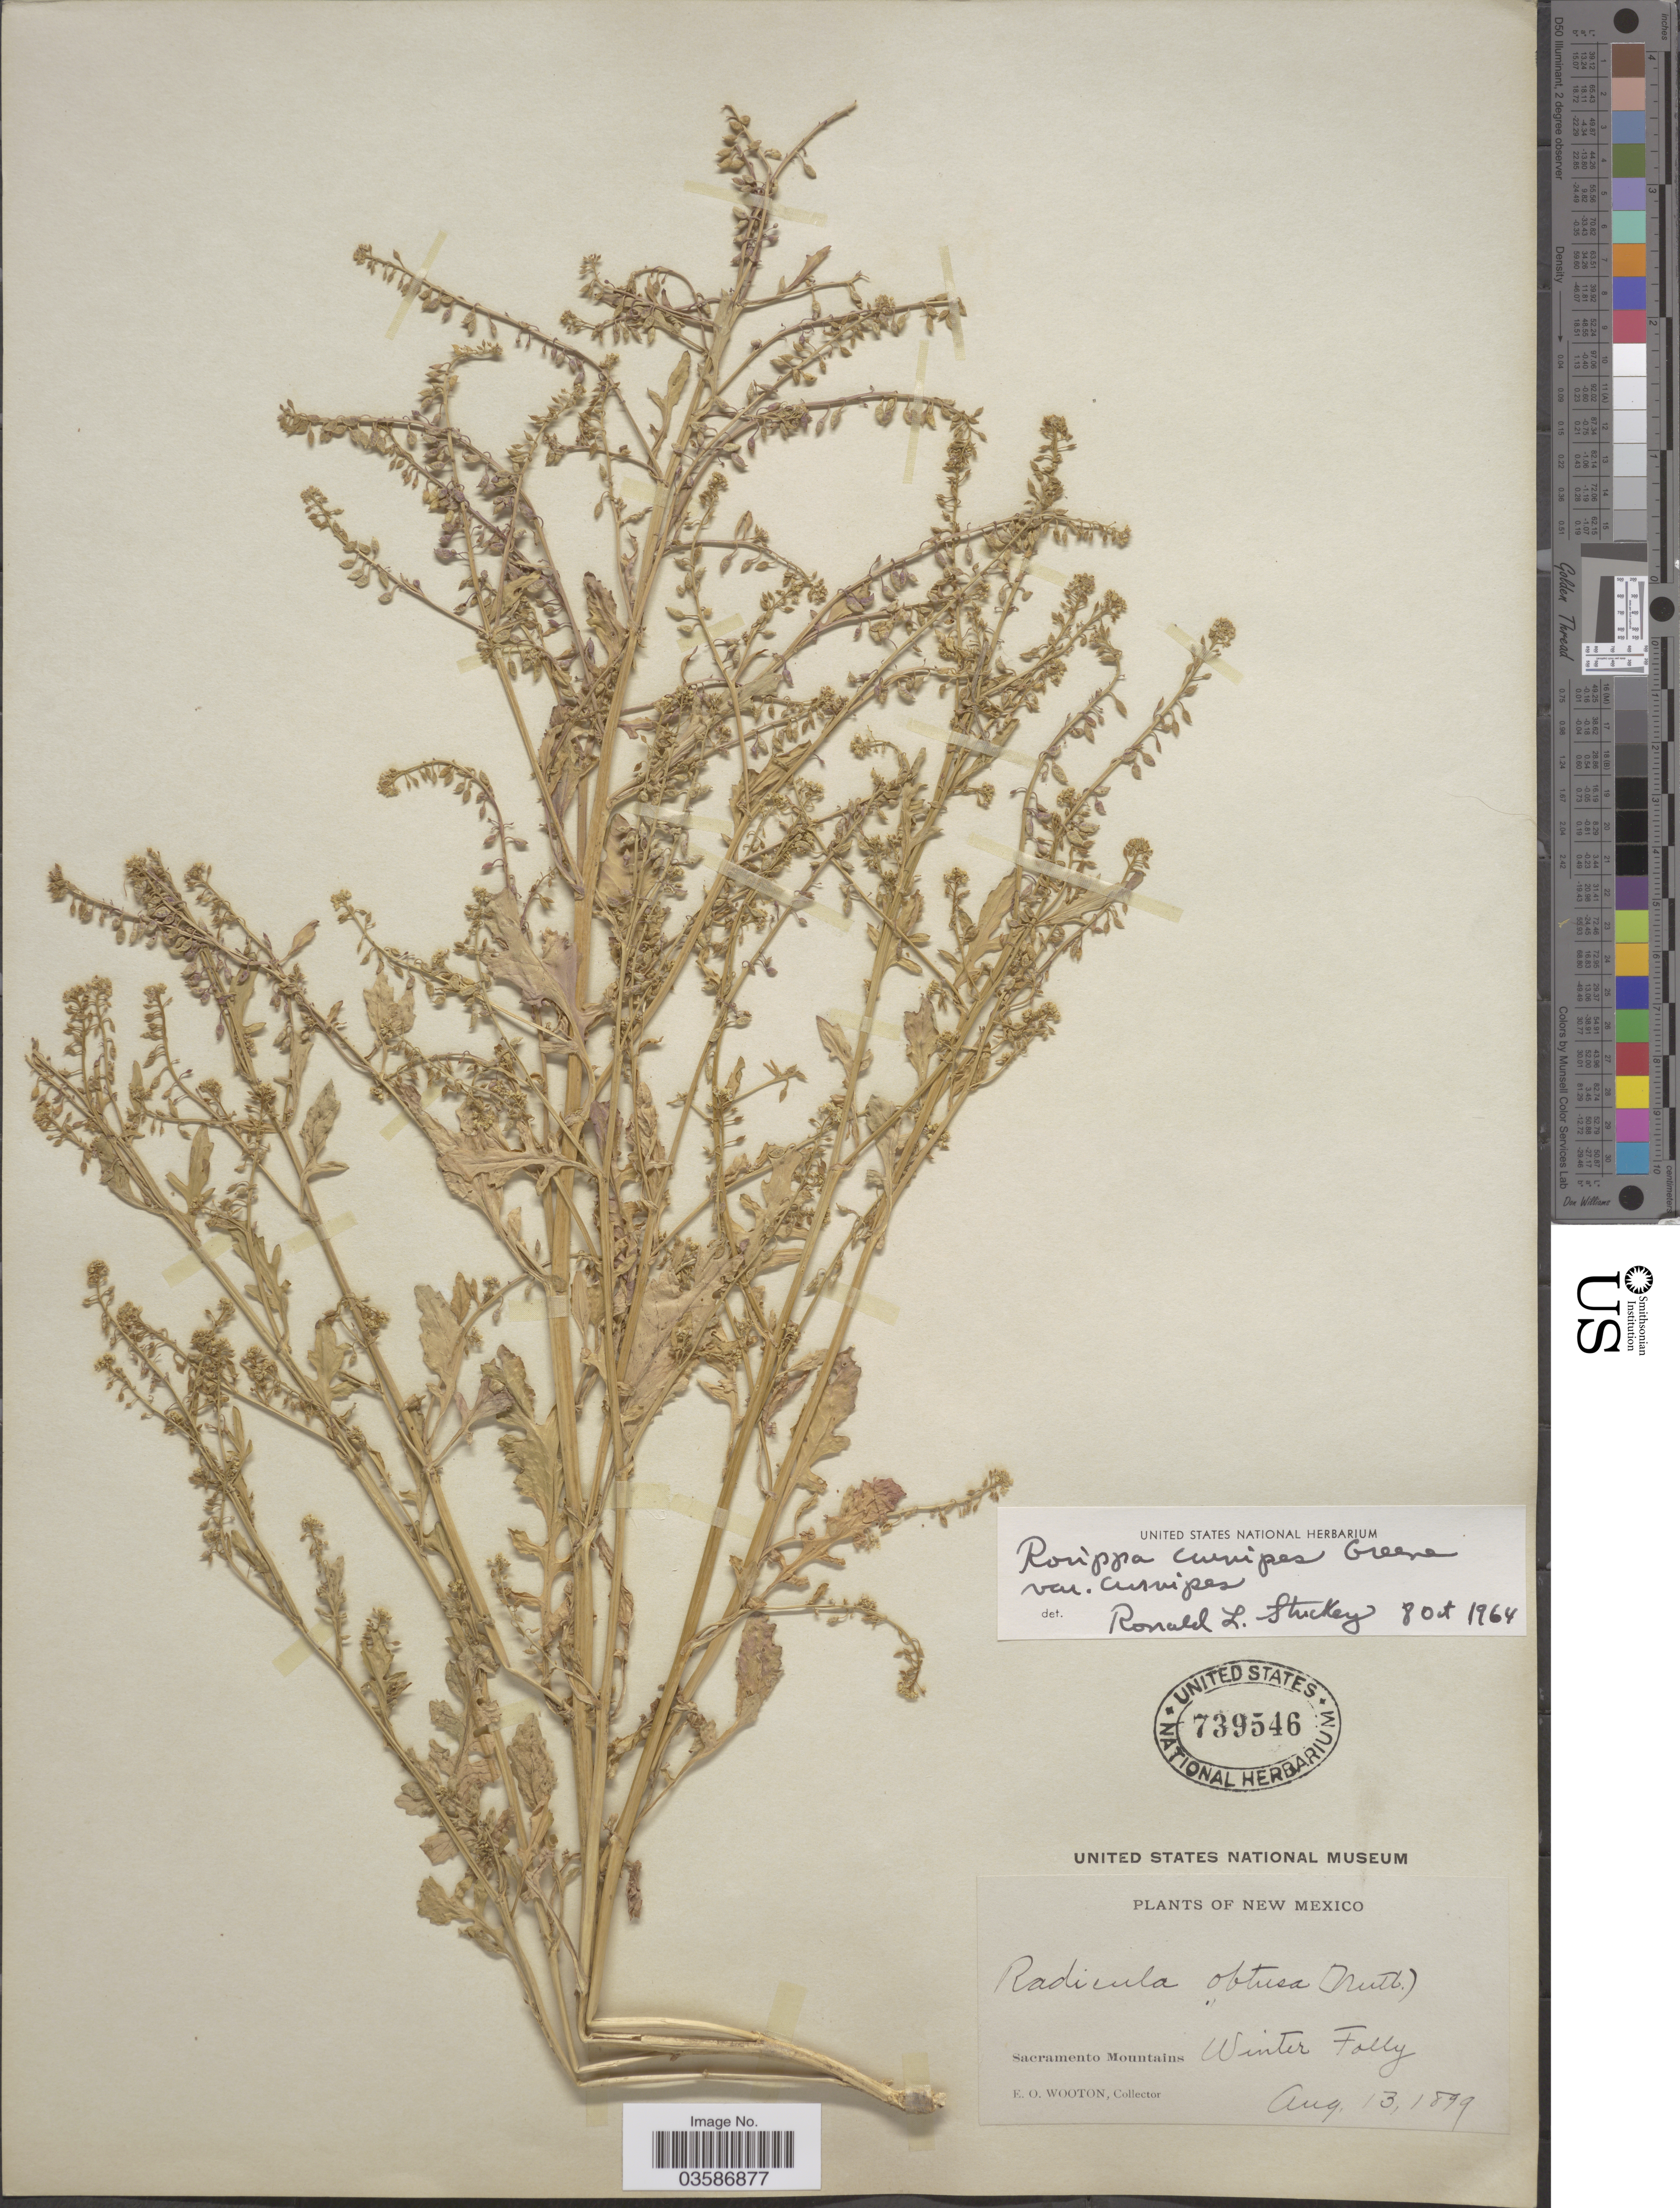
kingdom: Plantae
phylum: Tracheophyta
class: Magnoliopsida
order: Brassicales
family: Brassicaceae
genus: Rorippa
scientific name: Rorippa curvipes var. curvipes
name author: Greene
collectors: E. O. Wooton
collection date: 1899-08-13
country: United States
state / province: New Mexico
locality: Sacramento Mountains. Winter Folly.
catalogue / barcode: US 739546